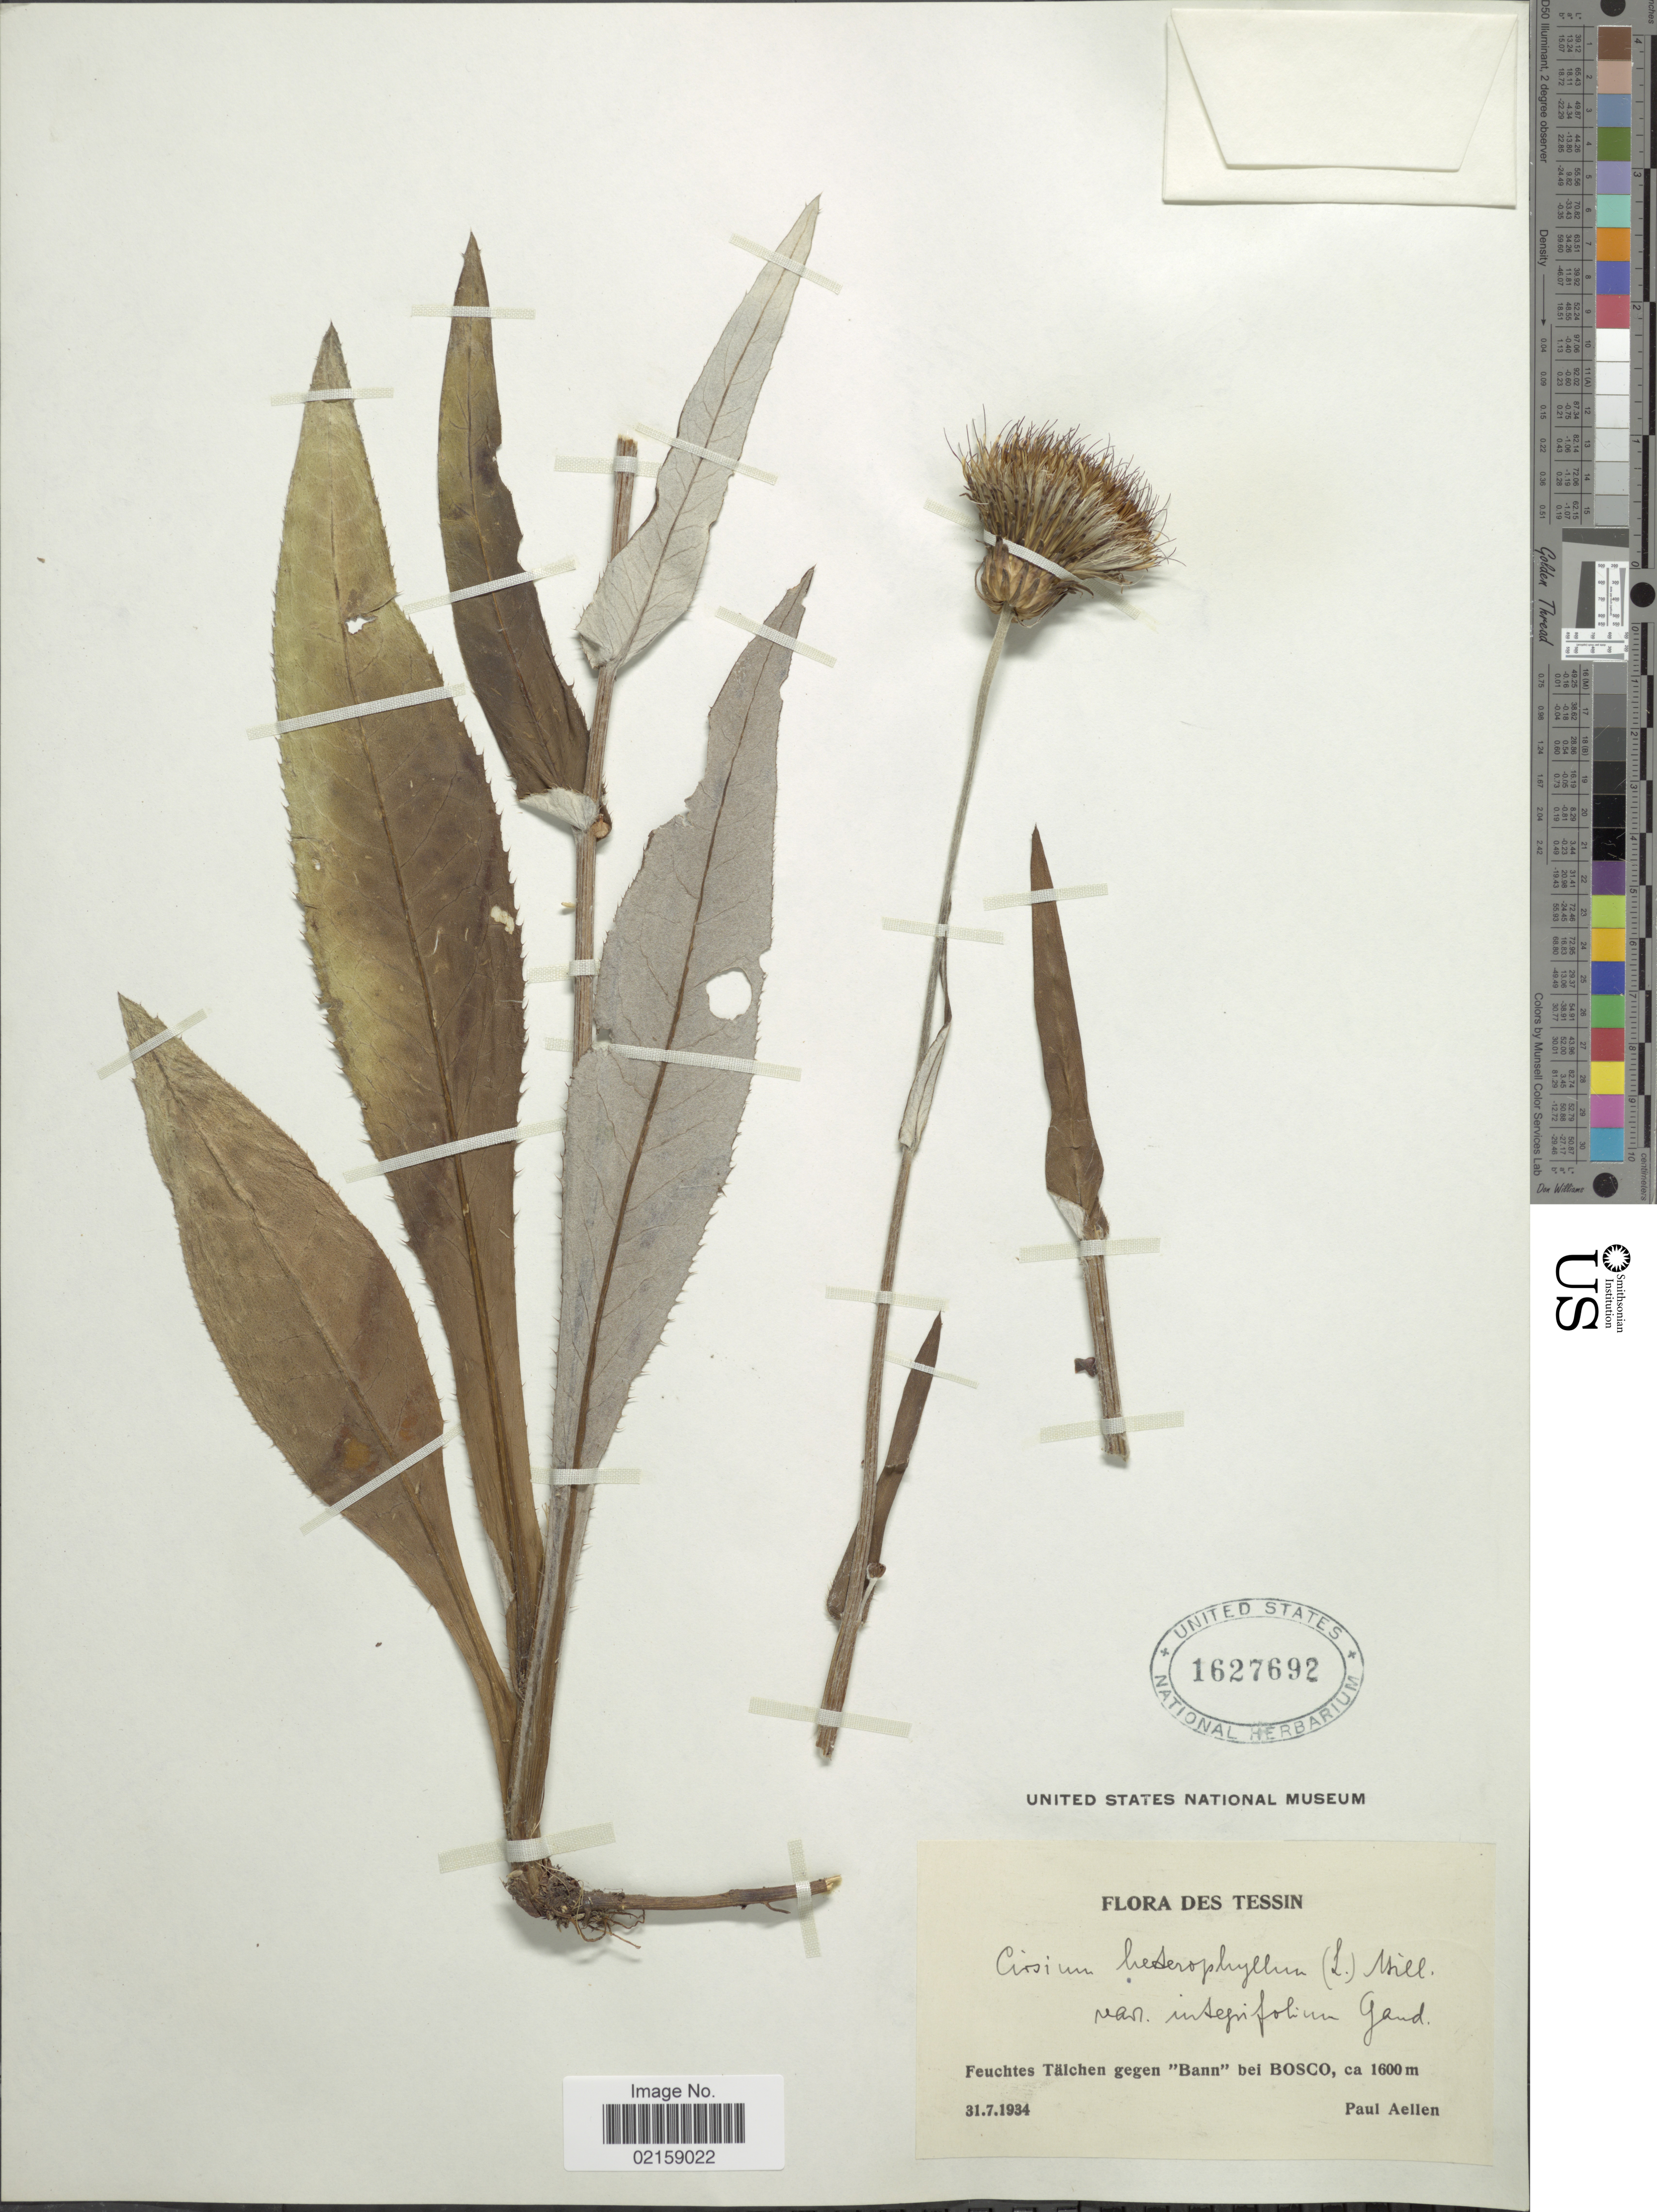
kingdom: Plantae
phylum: Tracheophyta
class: Magnoliopsida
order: Asterales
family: Asteraceae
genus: Cirsium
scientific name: Cirsium heterophyllum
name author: (L.) Hill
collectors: P. Aellen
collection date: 1934-07-31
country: Switzerland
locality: Tessin, feuches Talchen gegen "Bann"bei Bosco.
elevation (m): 1600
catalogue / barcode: US 1627692